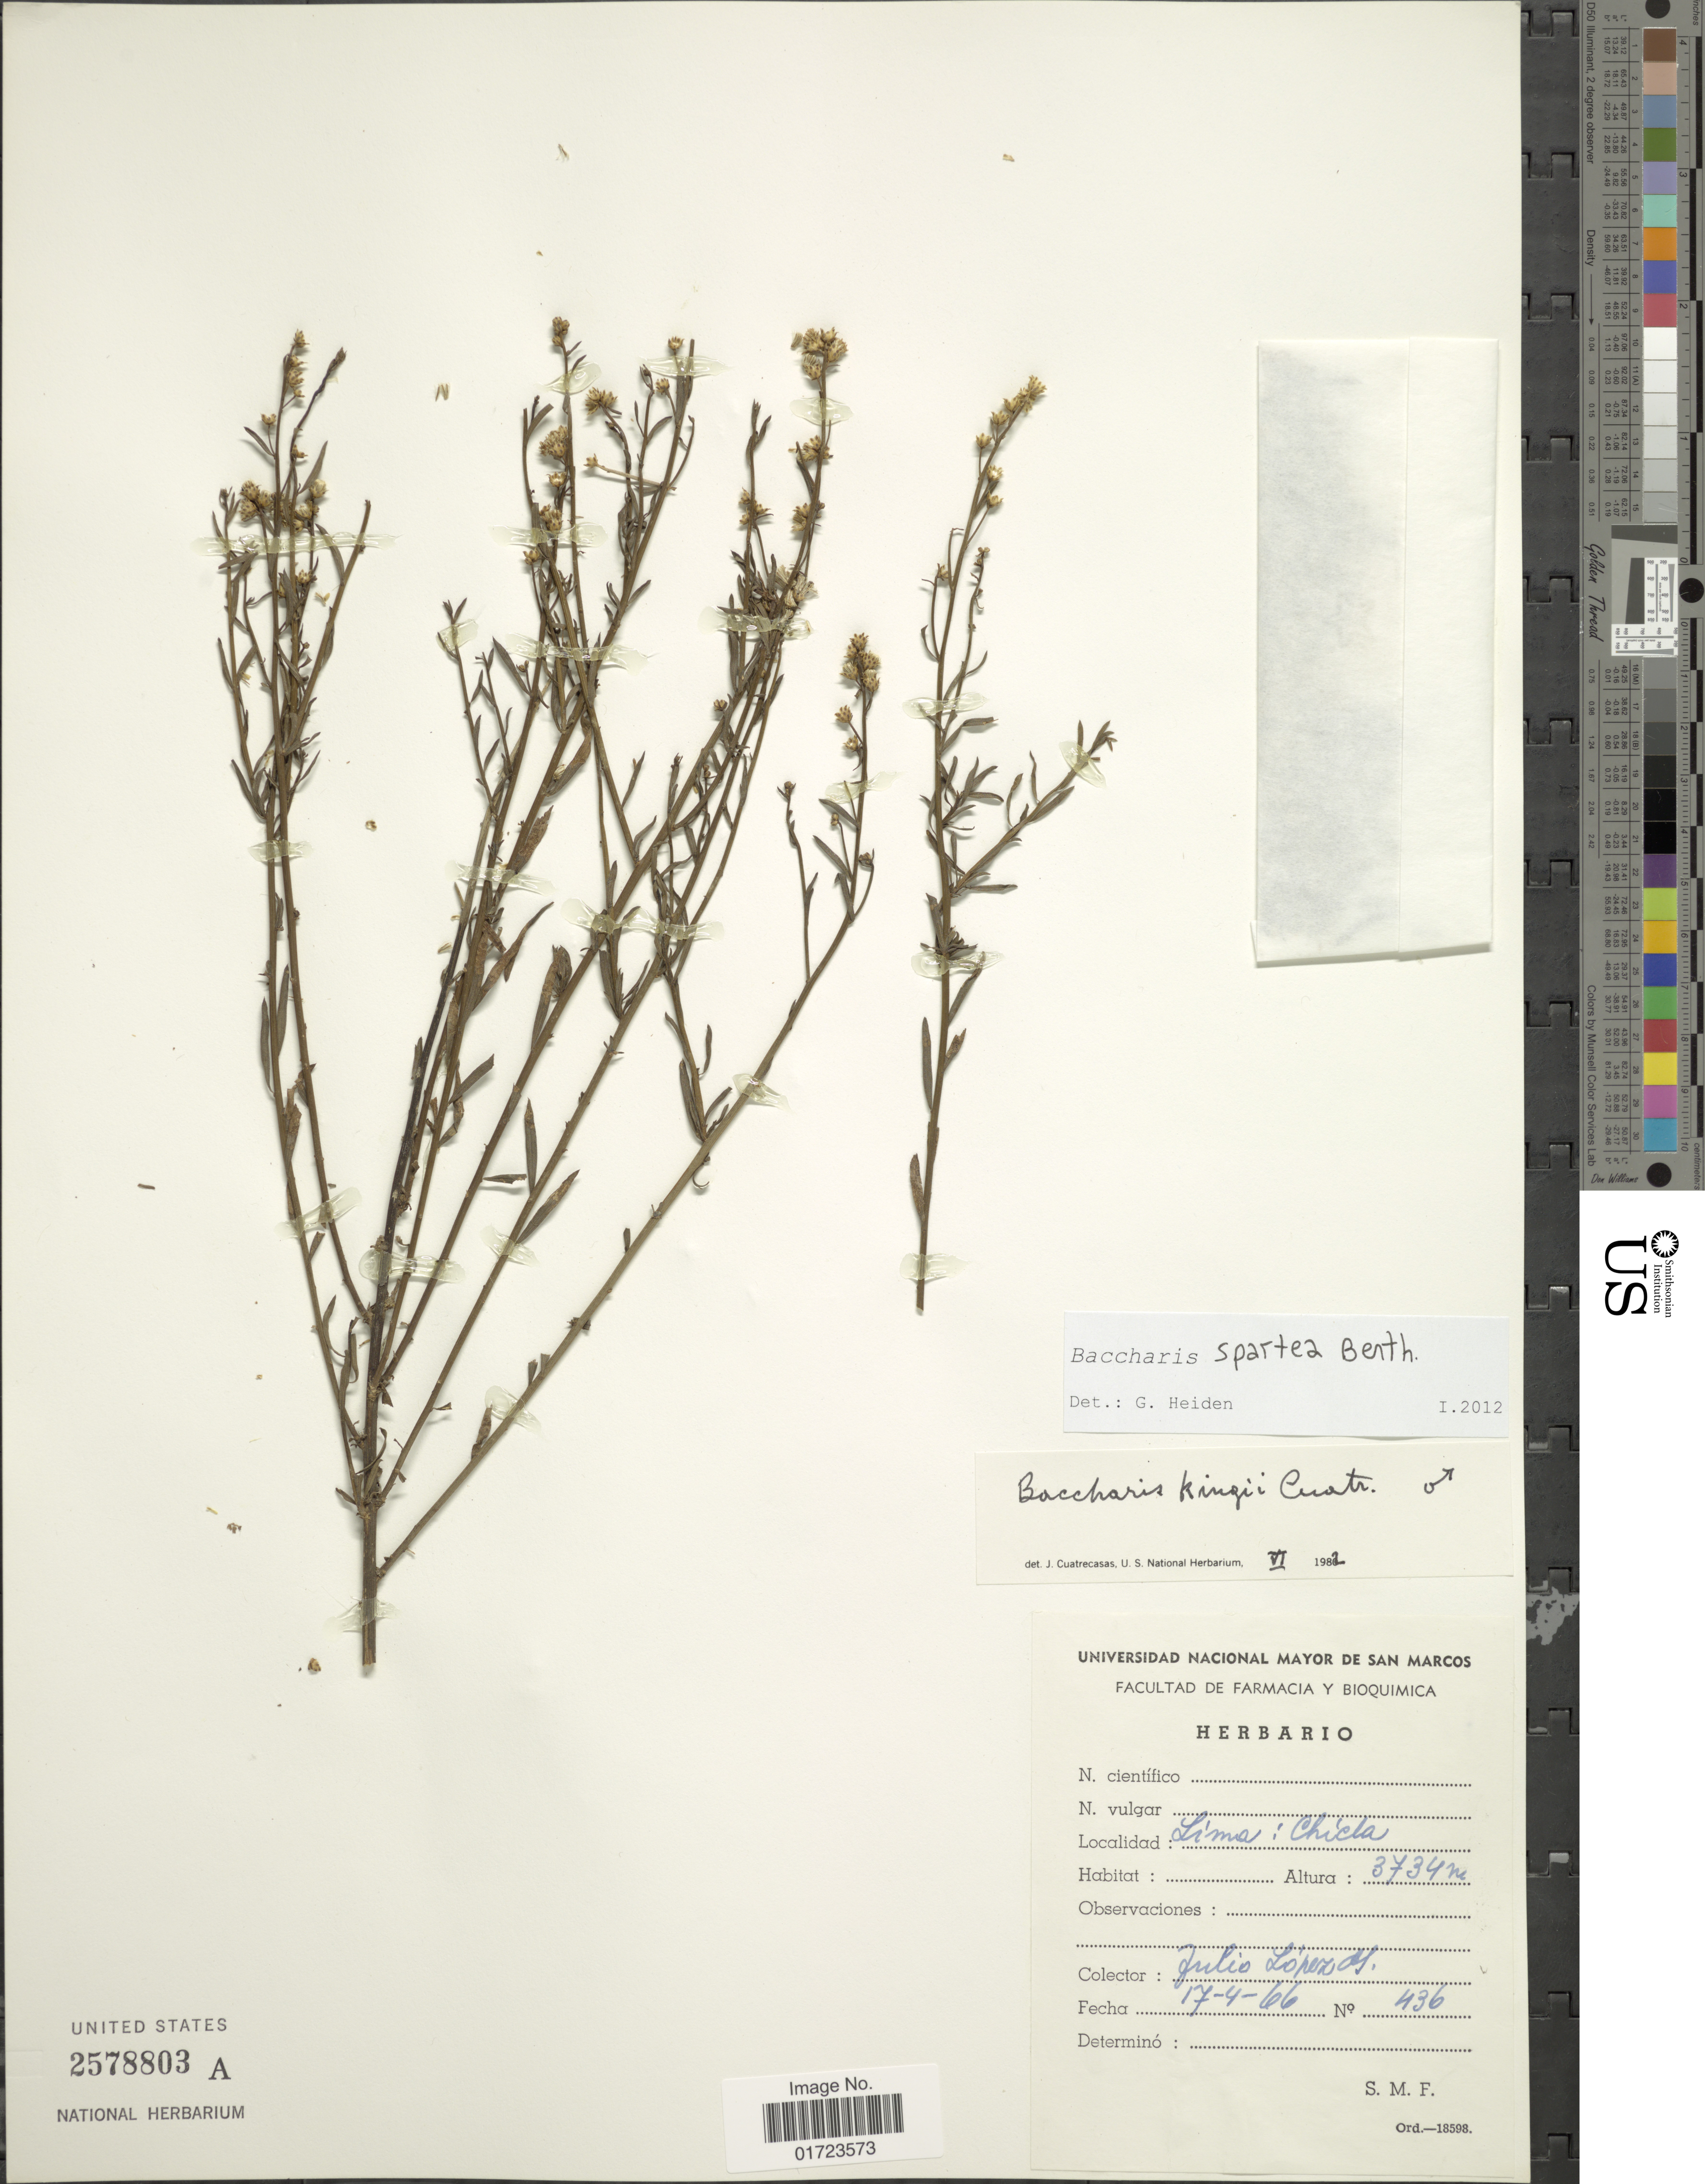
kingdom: Plantae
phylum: Tracheophyta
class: Magnoliopsida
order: Asterales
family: Asteraceae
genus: Baccharis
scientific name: Baccharis spartea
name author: Benth.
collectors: J. Lopez M.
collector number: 436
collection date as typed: Transcribed d/m/y: 17/4/66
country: Peru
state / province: Lima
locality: Lima: Chicla.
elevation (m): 3734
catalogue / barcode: US 2578803A